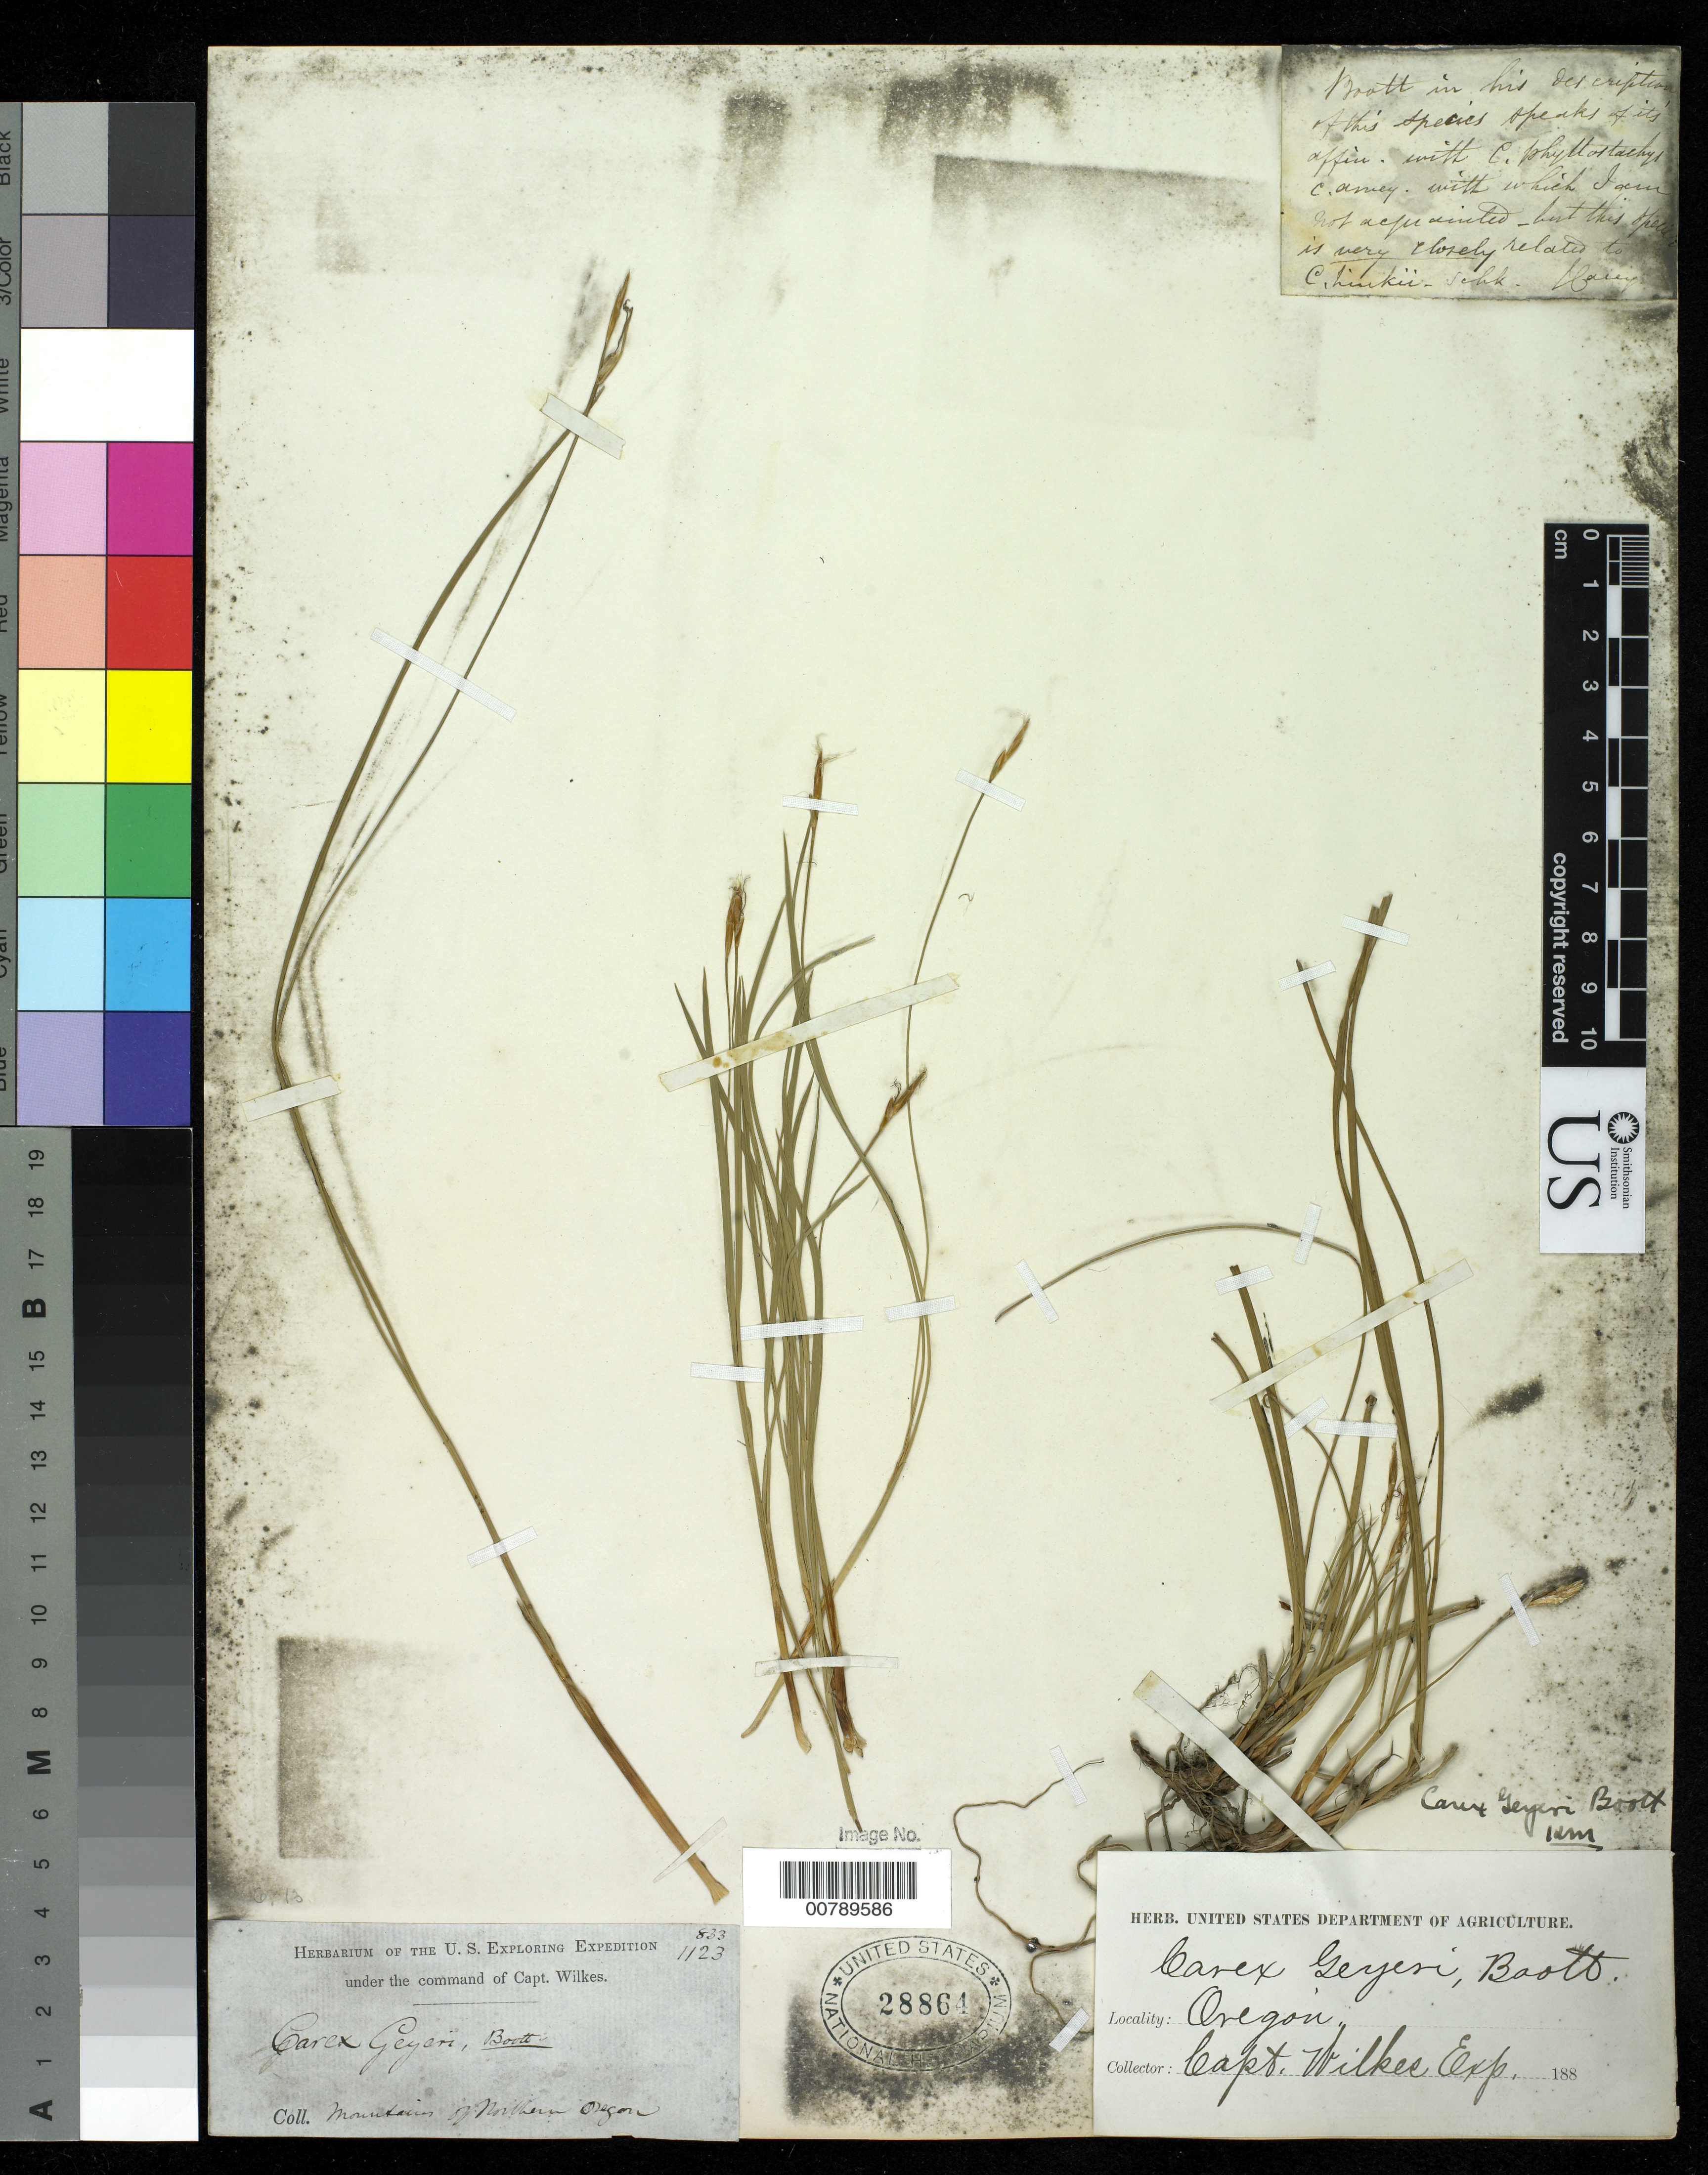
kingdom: Plantae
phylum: Tracheophyta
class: Liliopsida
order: Poales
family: Cyperaceae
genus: Carex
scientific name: Carex geyeri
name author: Boott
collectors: Wilkes Explor. Exped.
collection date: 1838/1842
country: United States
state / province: Oregon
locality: Mountains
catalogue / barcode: US 28864